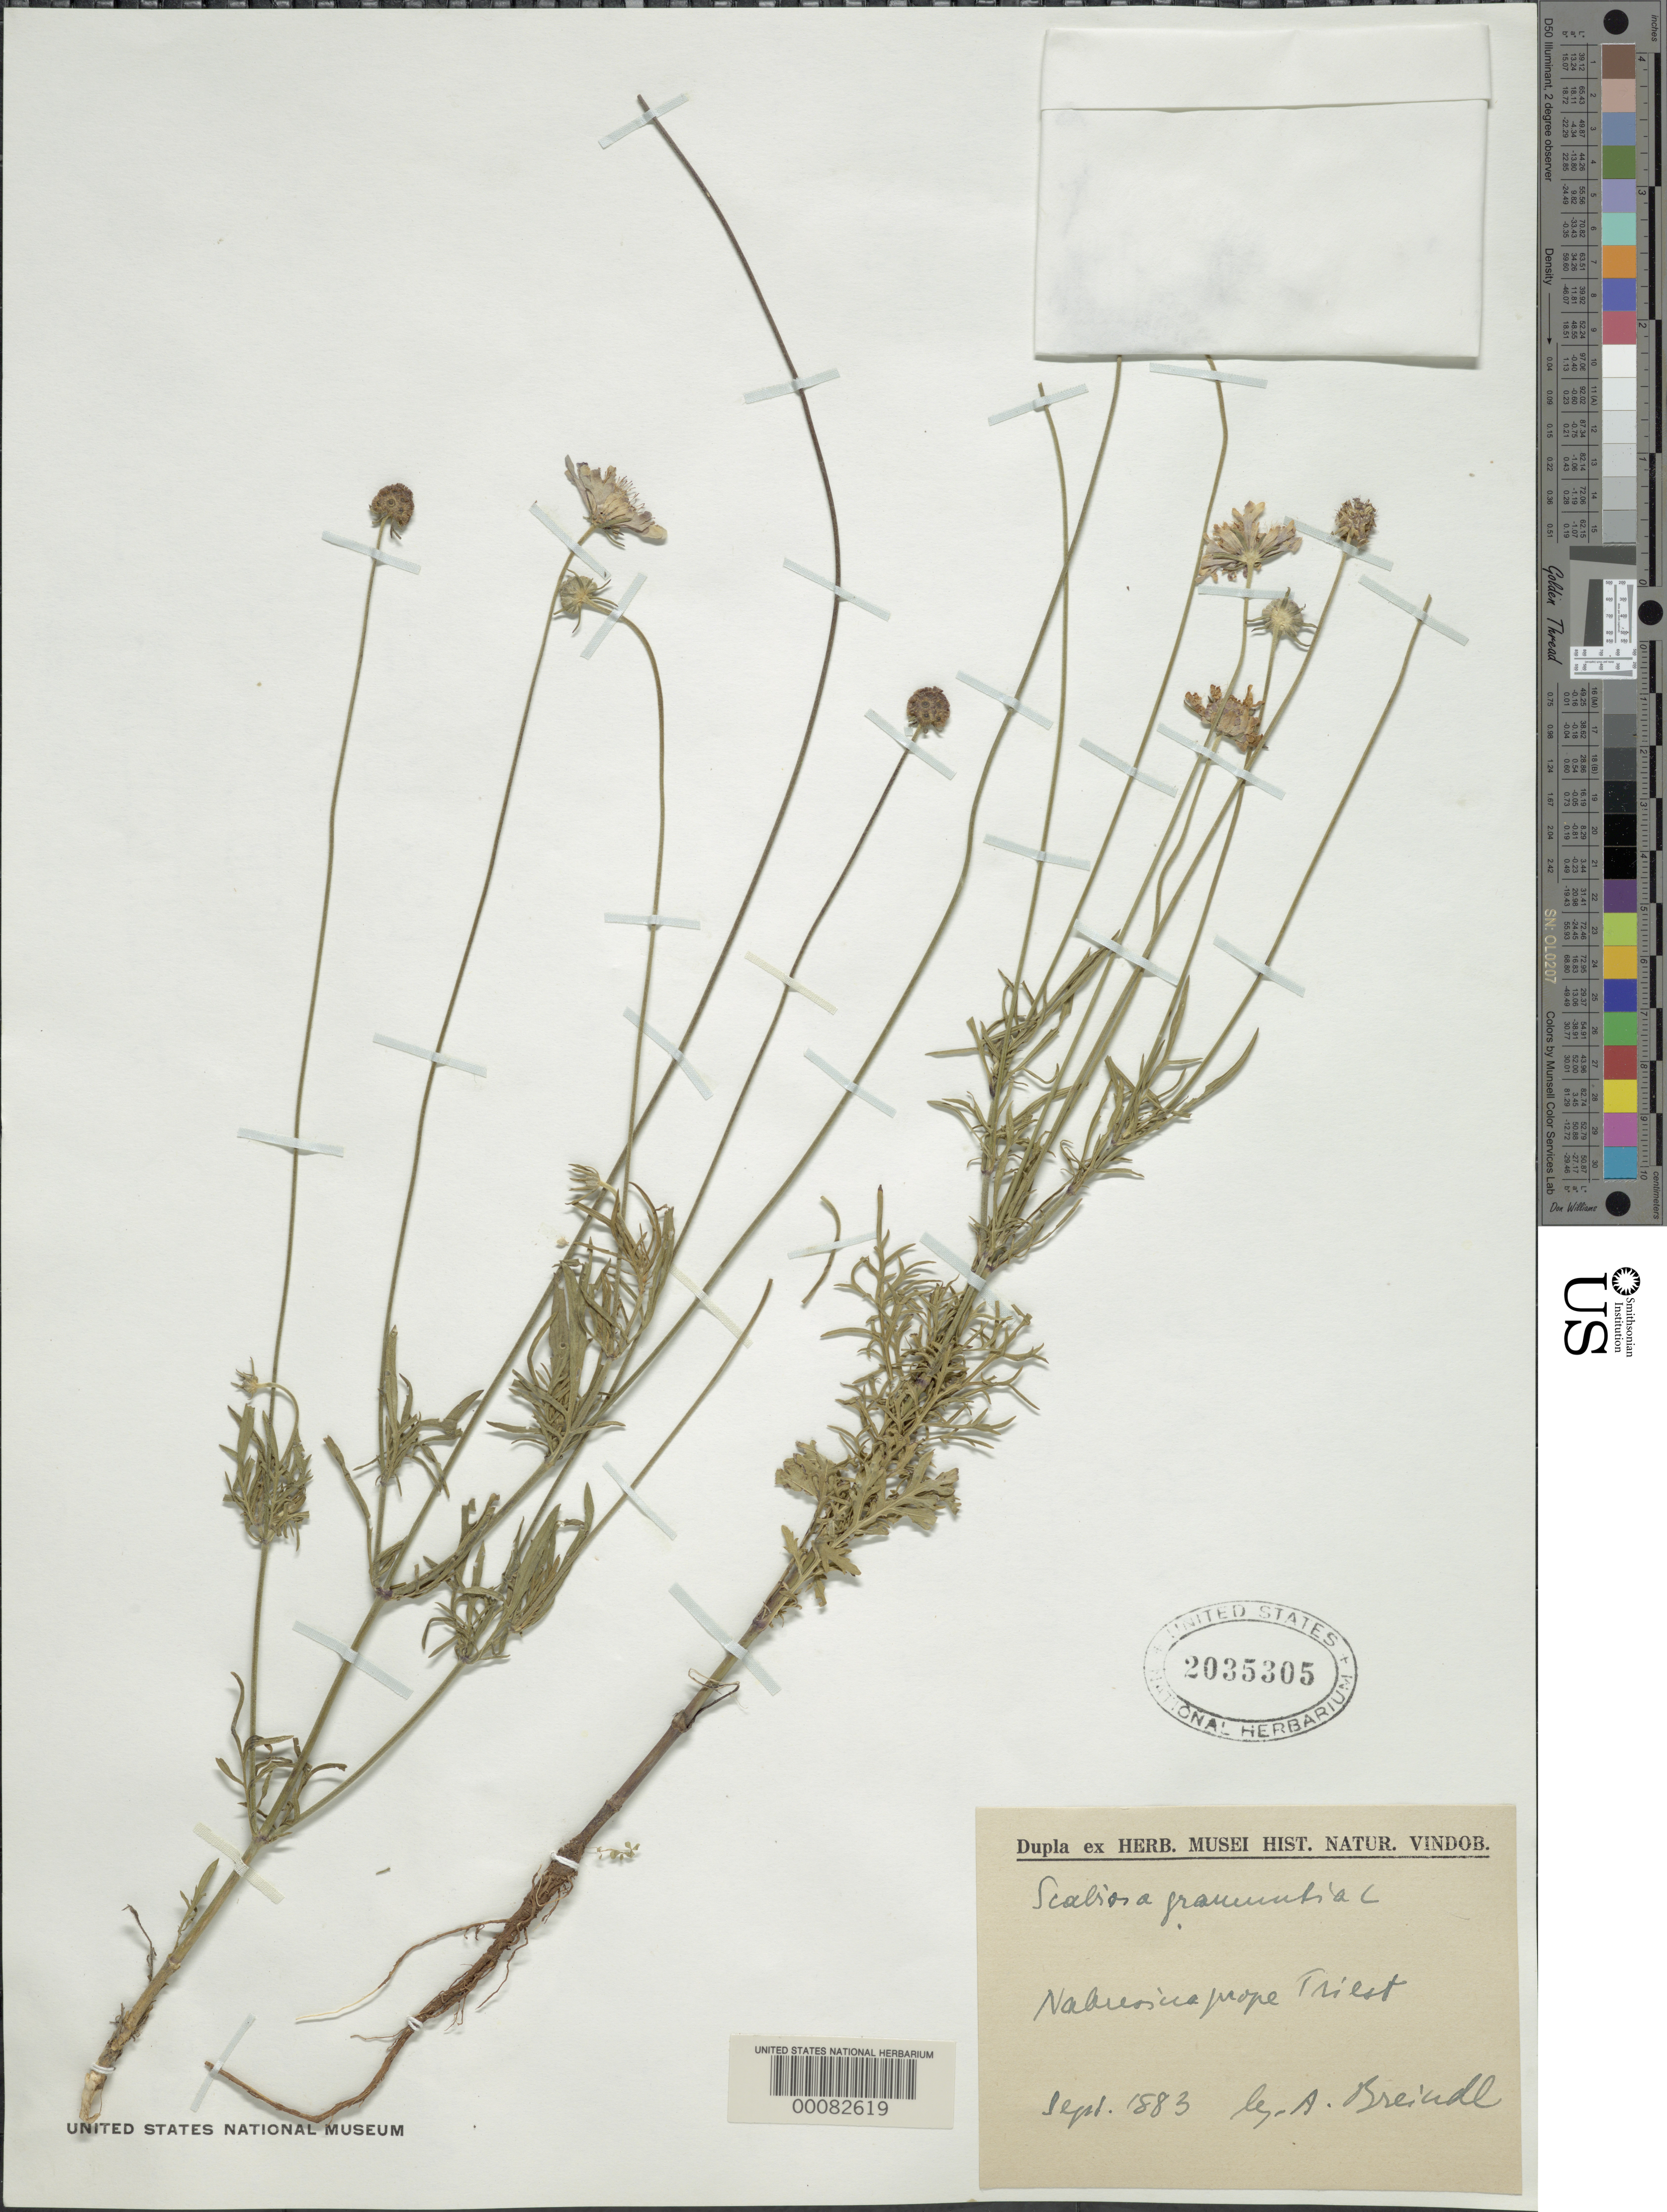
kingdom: Plantae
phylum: Tracheophyta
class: Magnoliopsida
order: Dipsacales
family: Caprifoliaceae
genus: Scabiosa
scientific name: Scabiosa gramuntia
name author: L.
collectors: A. Breindl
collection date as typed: Sep 1883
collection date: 1883-09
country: Italy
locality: Triest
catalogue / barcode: US 2035305